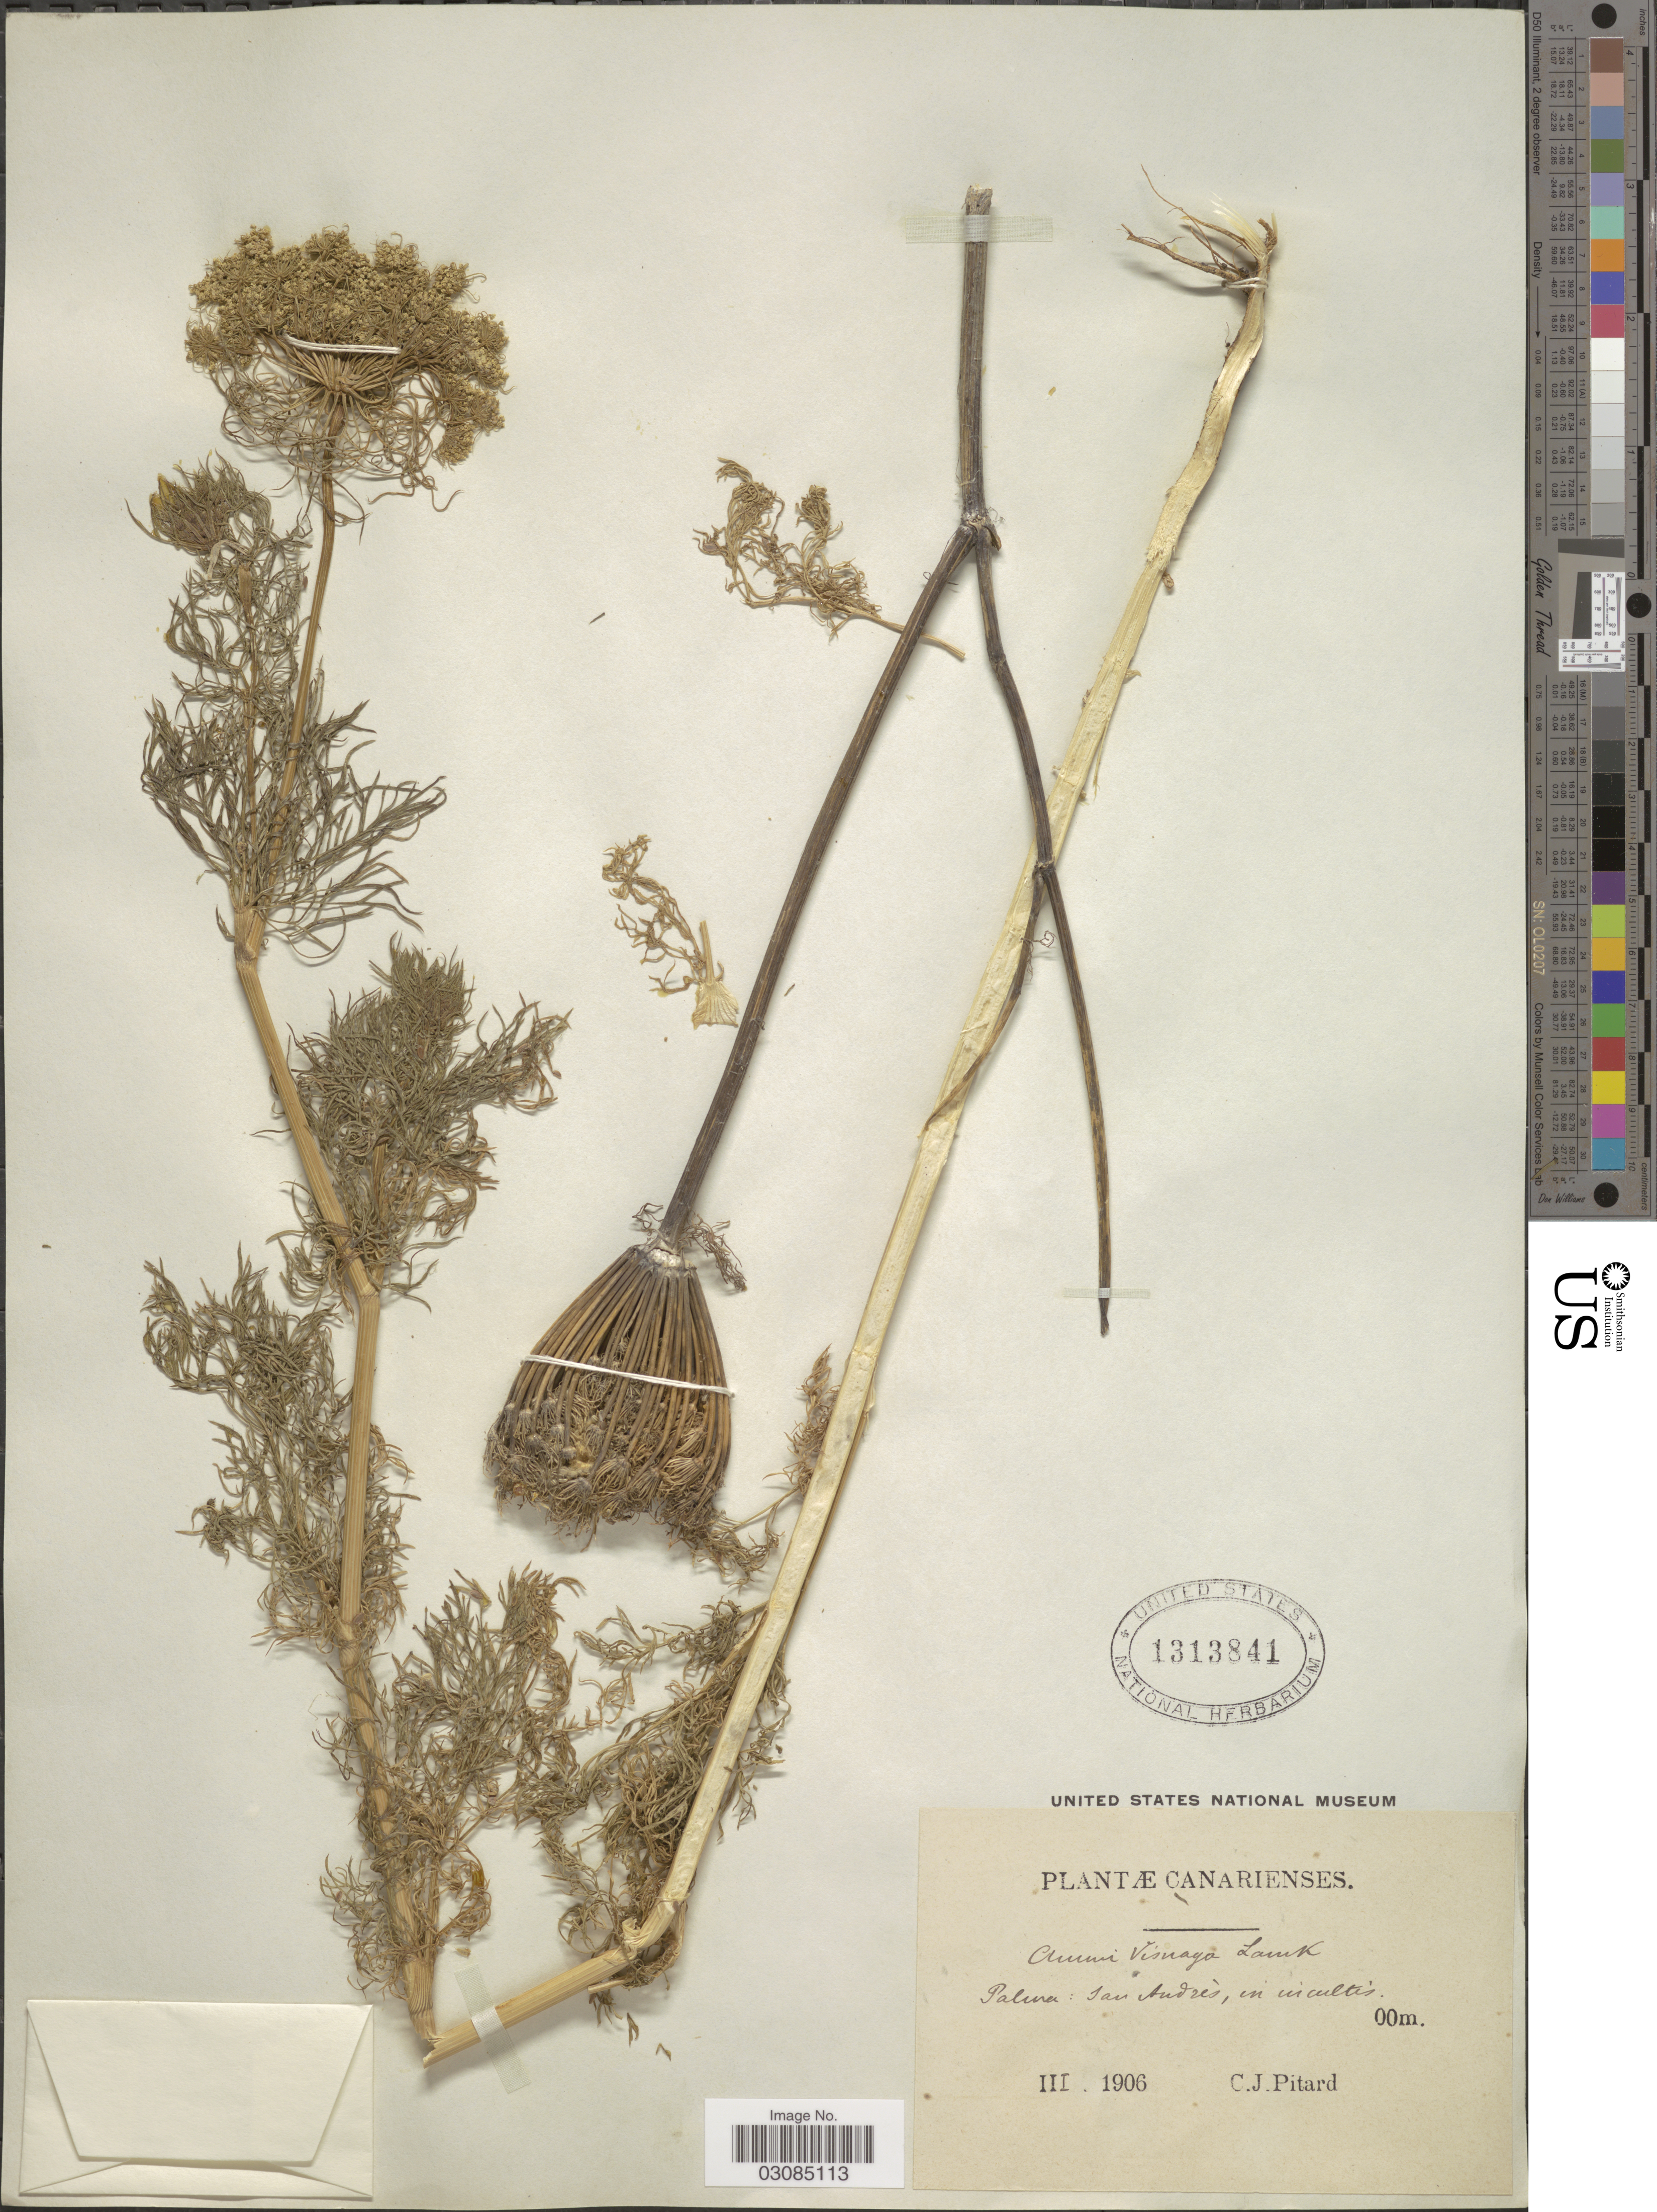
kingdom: Plantae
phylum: Tracheophyta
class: Magnoliopsida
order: Apiales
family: Apiaceae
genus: Ammi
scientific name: Ammi visnaga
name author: (L.) Lam.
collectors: C. Pitard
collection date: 1906-03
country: Spain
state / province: Canarias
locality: Canarienses. Palma: San Andrés, in incultis.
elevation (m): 0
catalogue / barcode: US 1313841